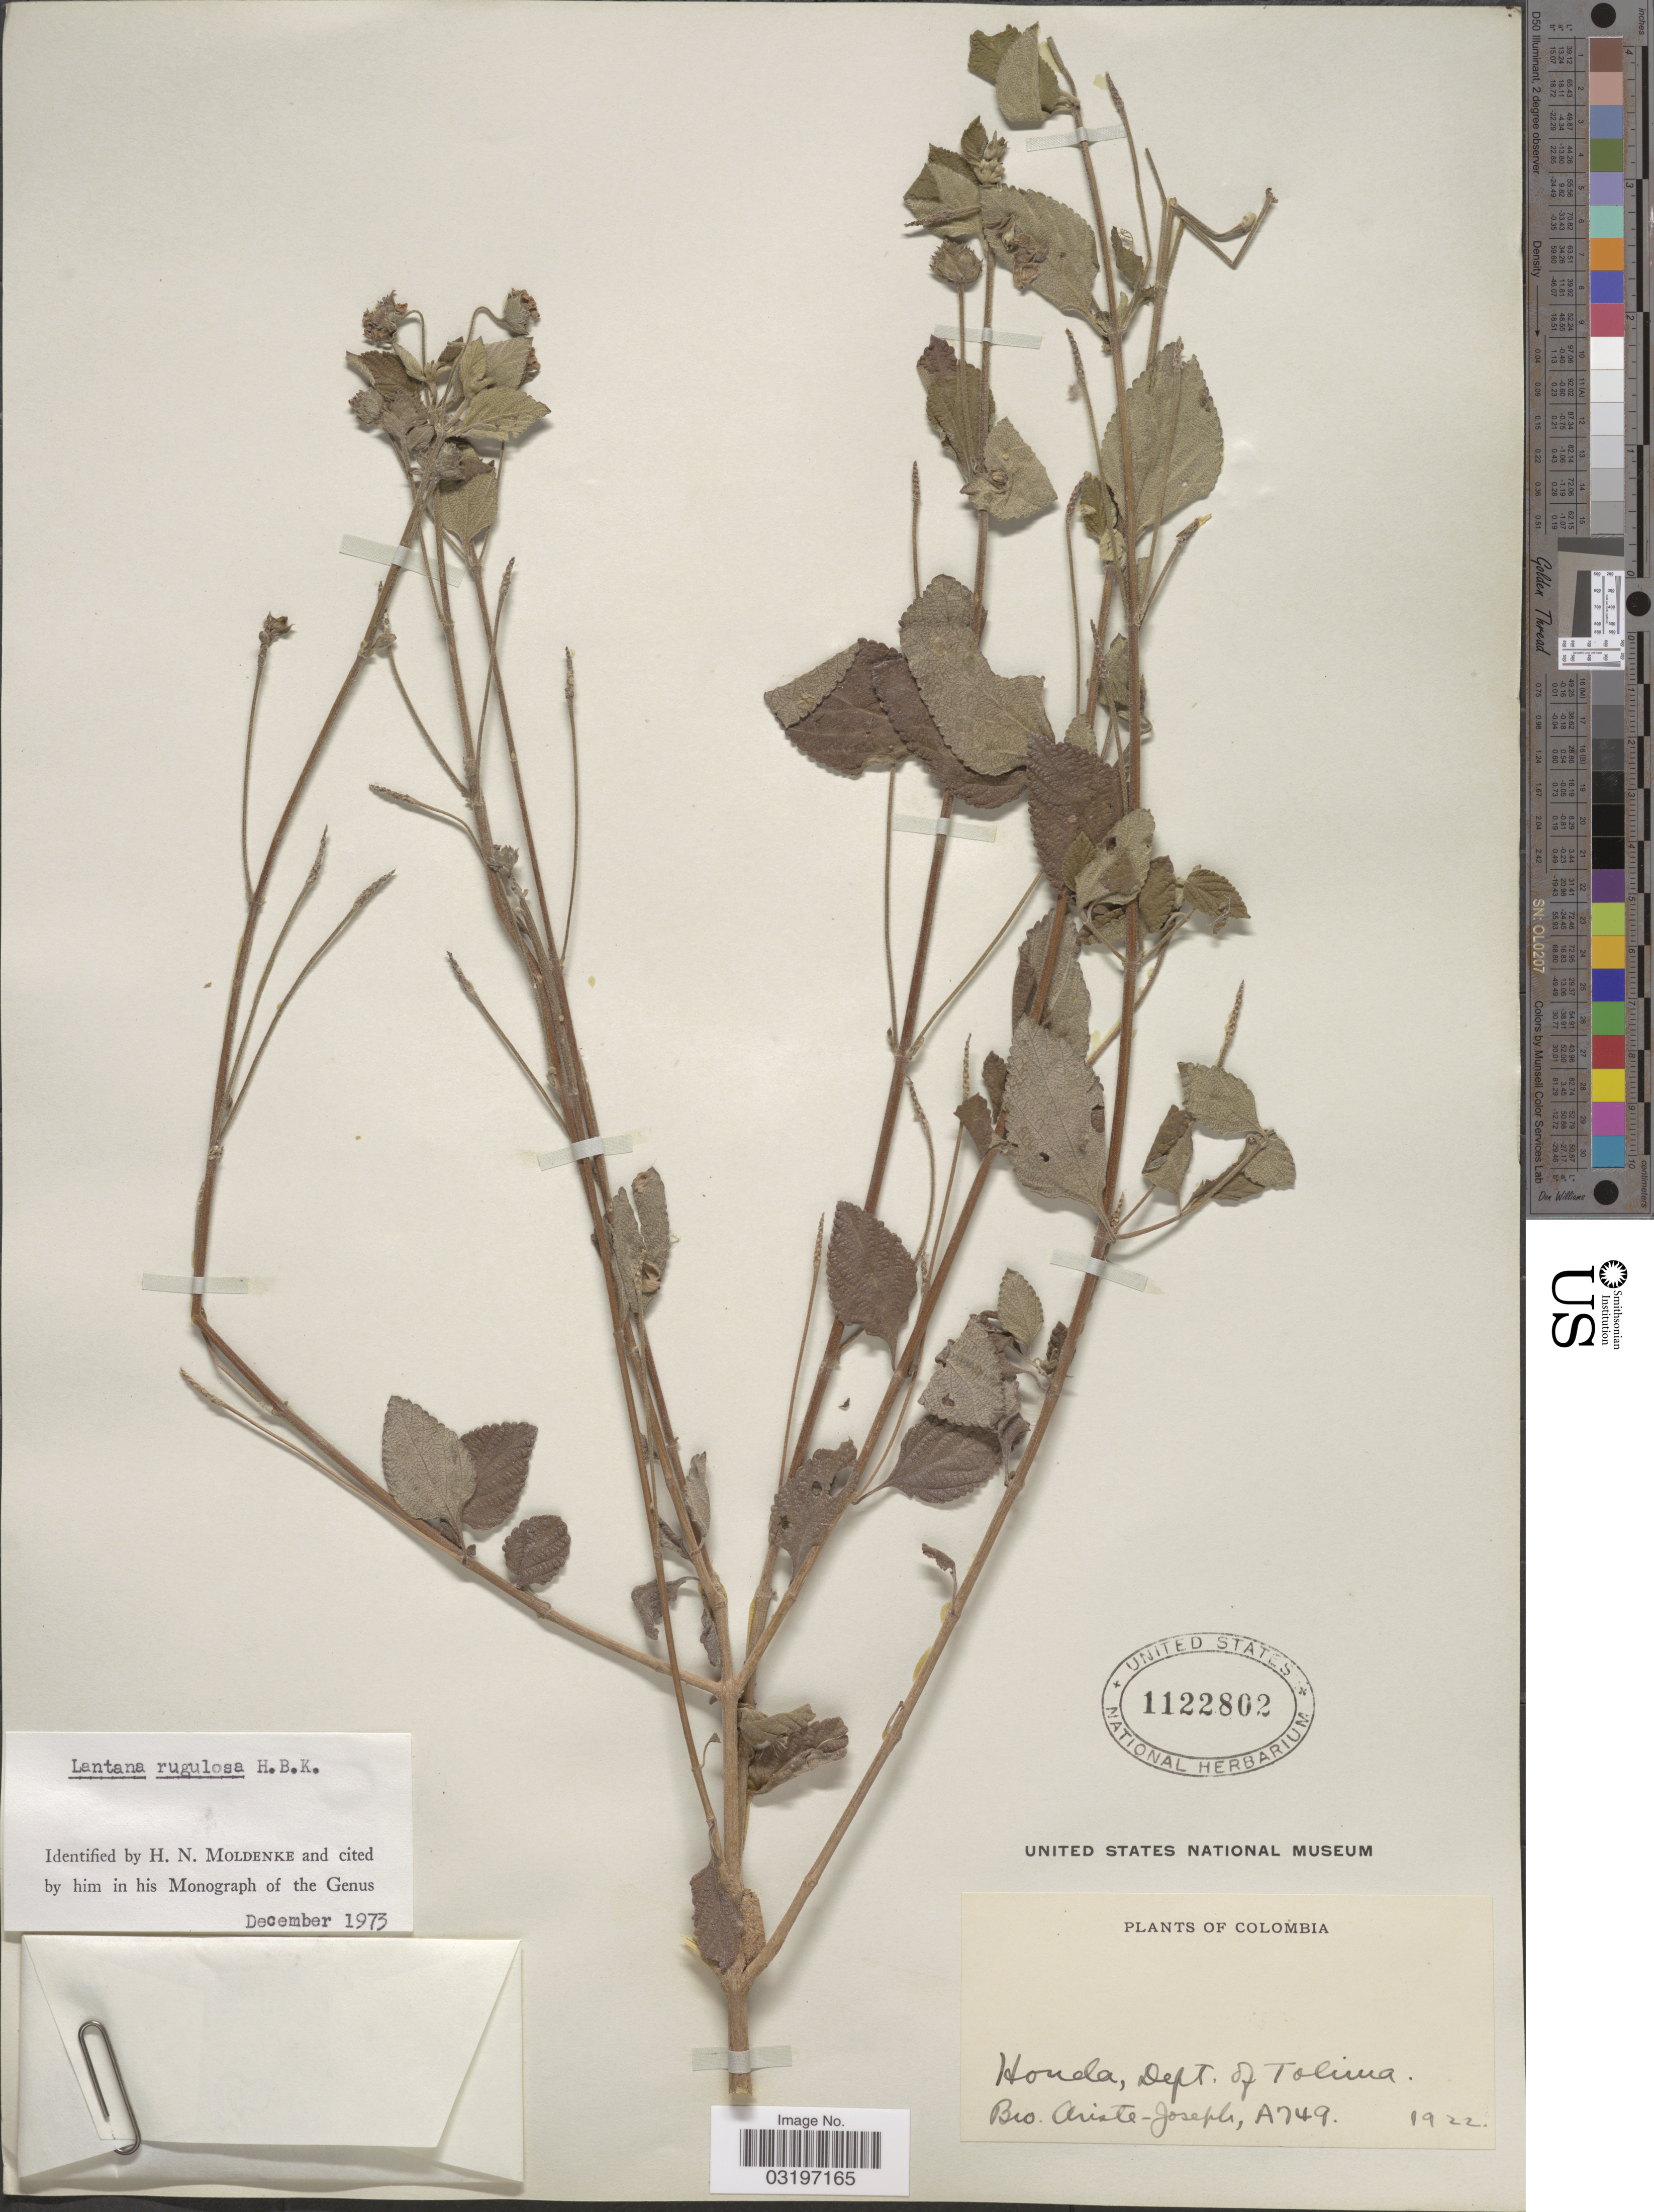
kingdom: Plantae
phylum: Tracheophyta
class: Magnoliopsida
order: Lamiales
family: Verbenaceae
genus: Lantana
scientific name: Lantana rugulosa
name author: Kunth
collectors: Bro. Ariste-Joseph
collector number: A749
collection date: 1922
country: Colombia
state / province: Tolima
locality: Honsa, Dept. of Tolima.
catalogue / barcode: US 1122802